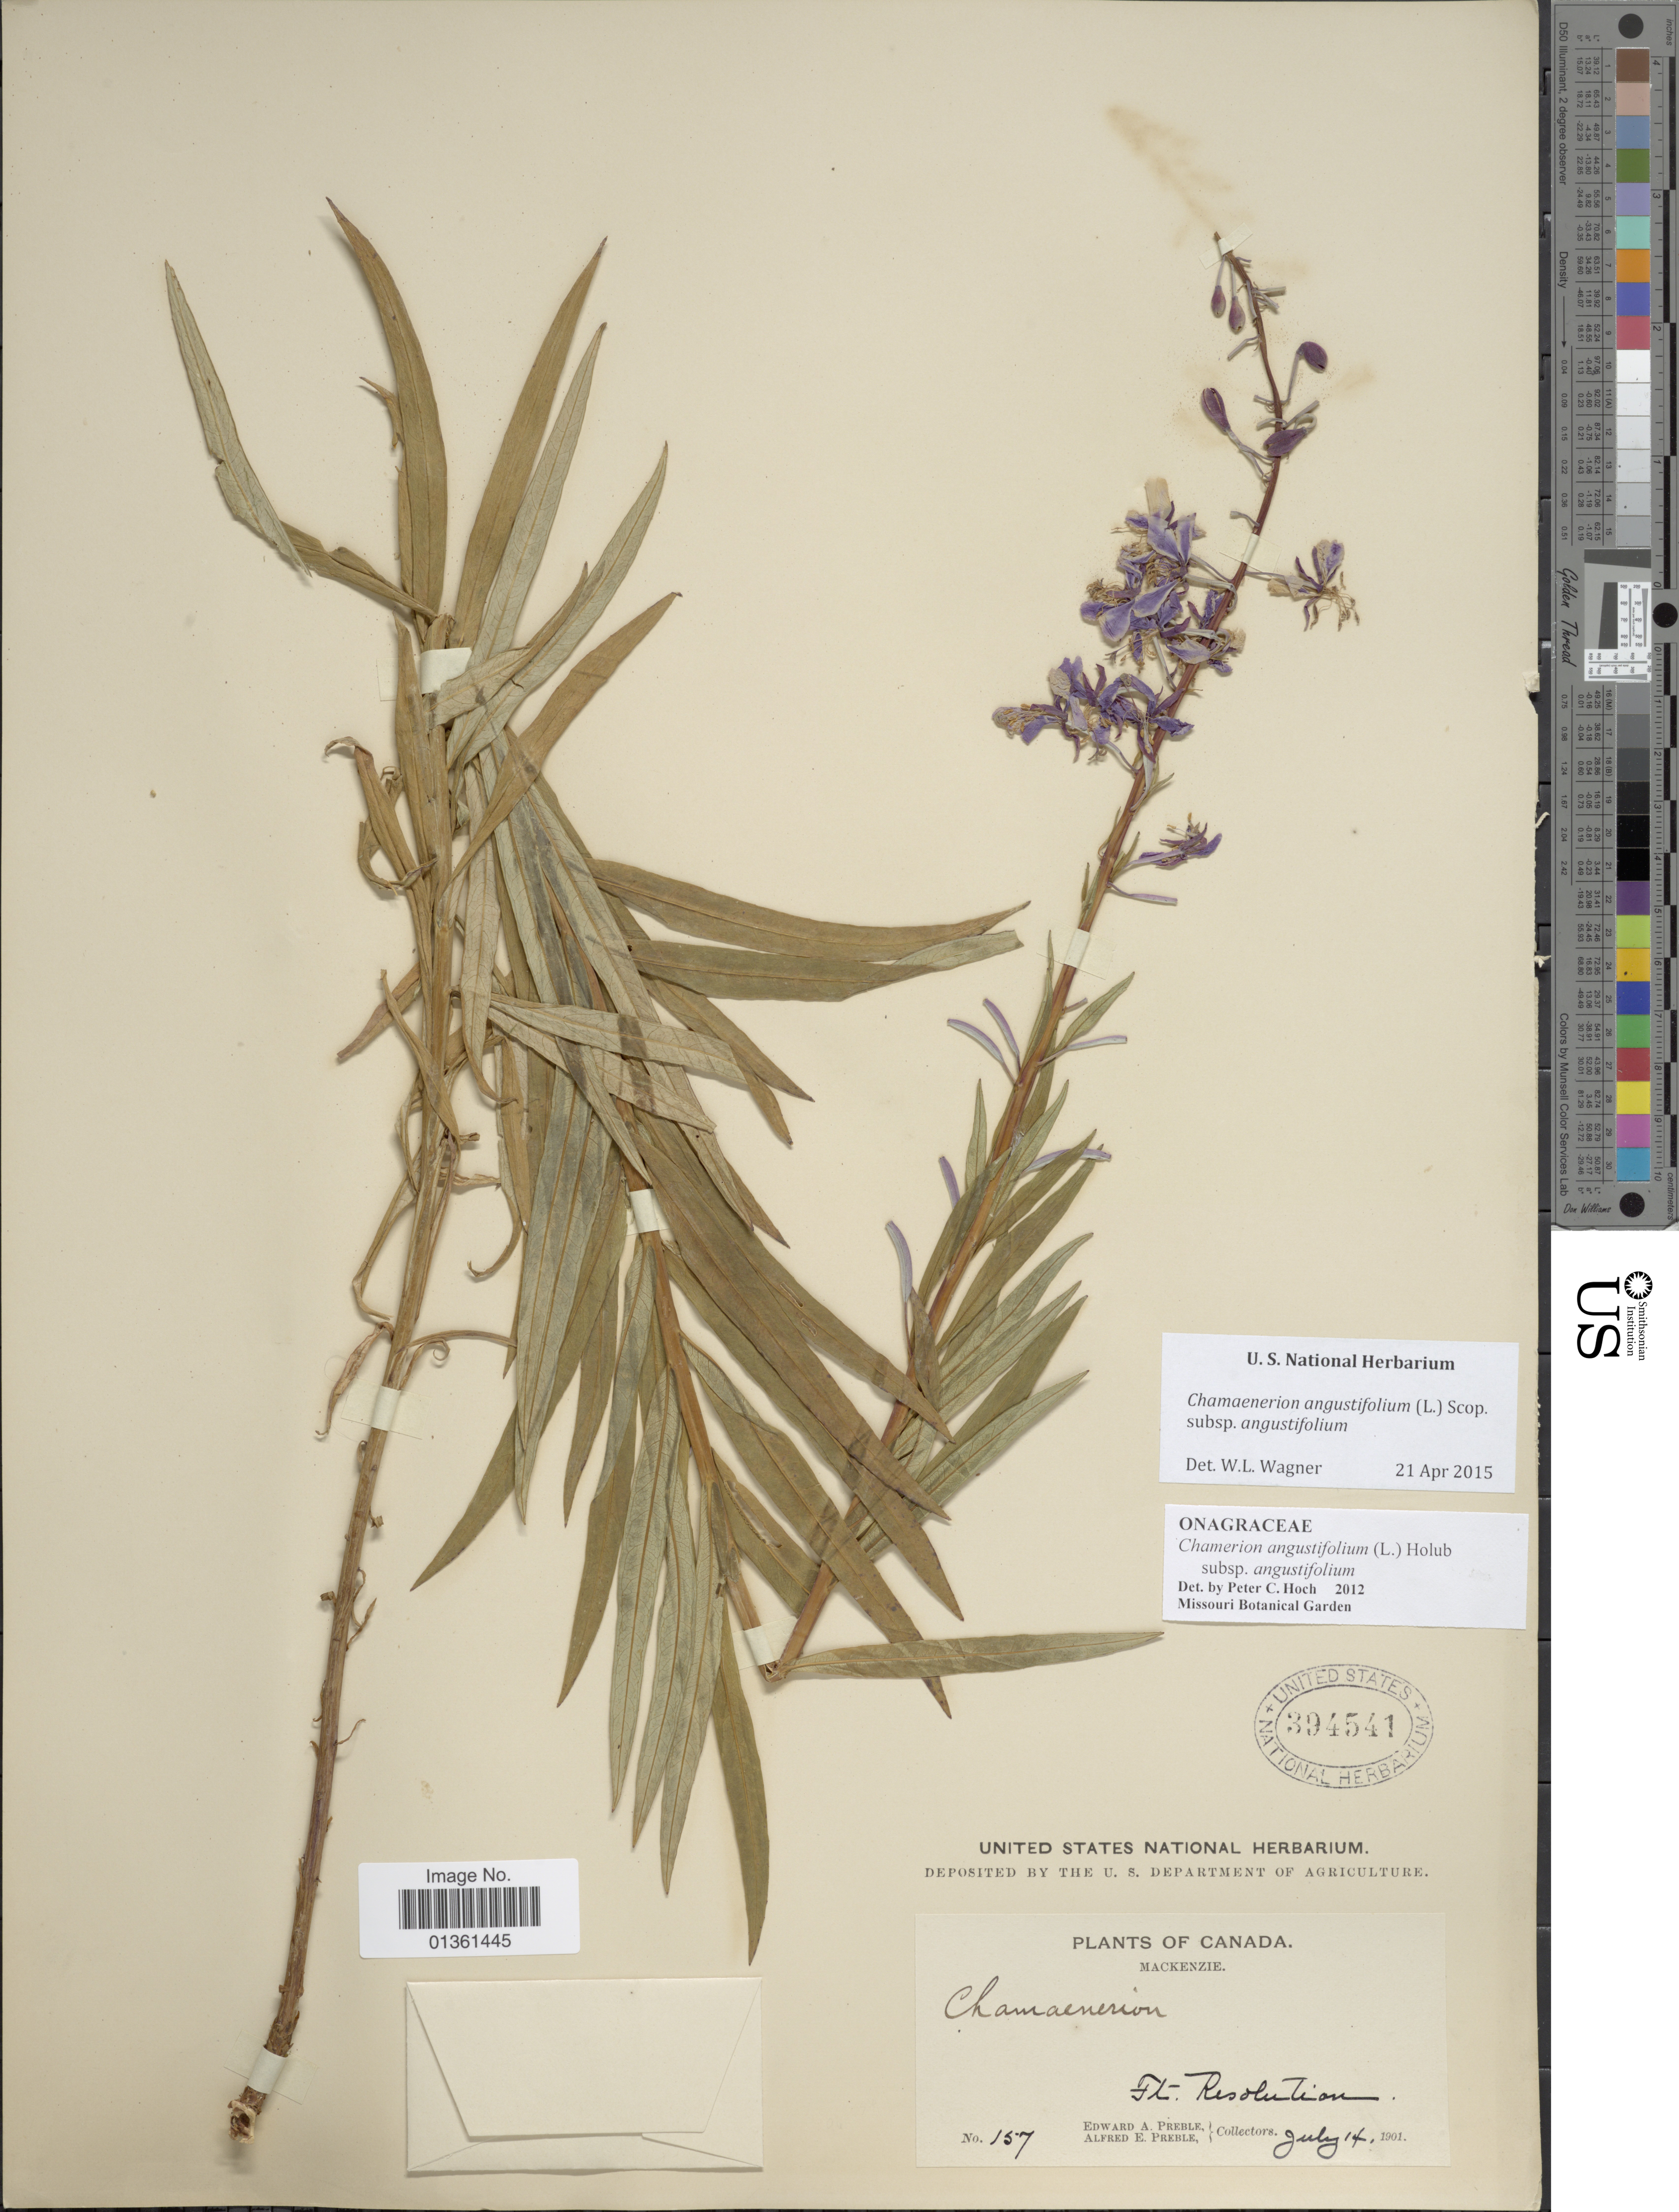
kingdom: Plantae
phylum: Tracheophyta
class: Magnoliopsida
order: Myrtales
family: Onagraceae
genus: Chamaenerion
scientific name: Chamaenerion angustifolium subsp. angustifolium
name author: (L.) Scop.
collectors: E. Preble & A. Preble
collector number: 157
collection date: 1901-07-14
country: Canada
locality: Mackenzie. Ft. Resolution.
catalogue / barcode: US 394541